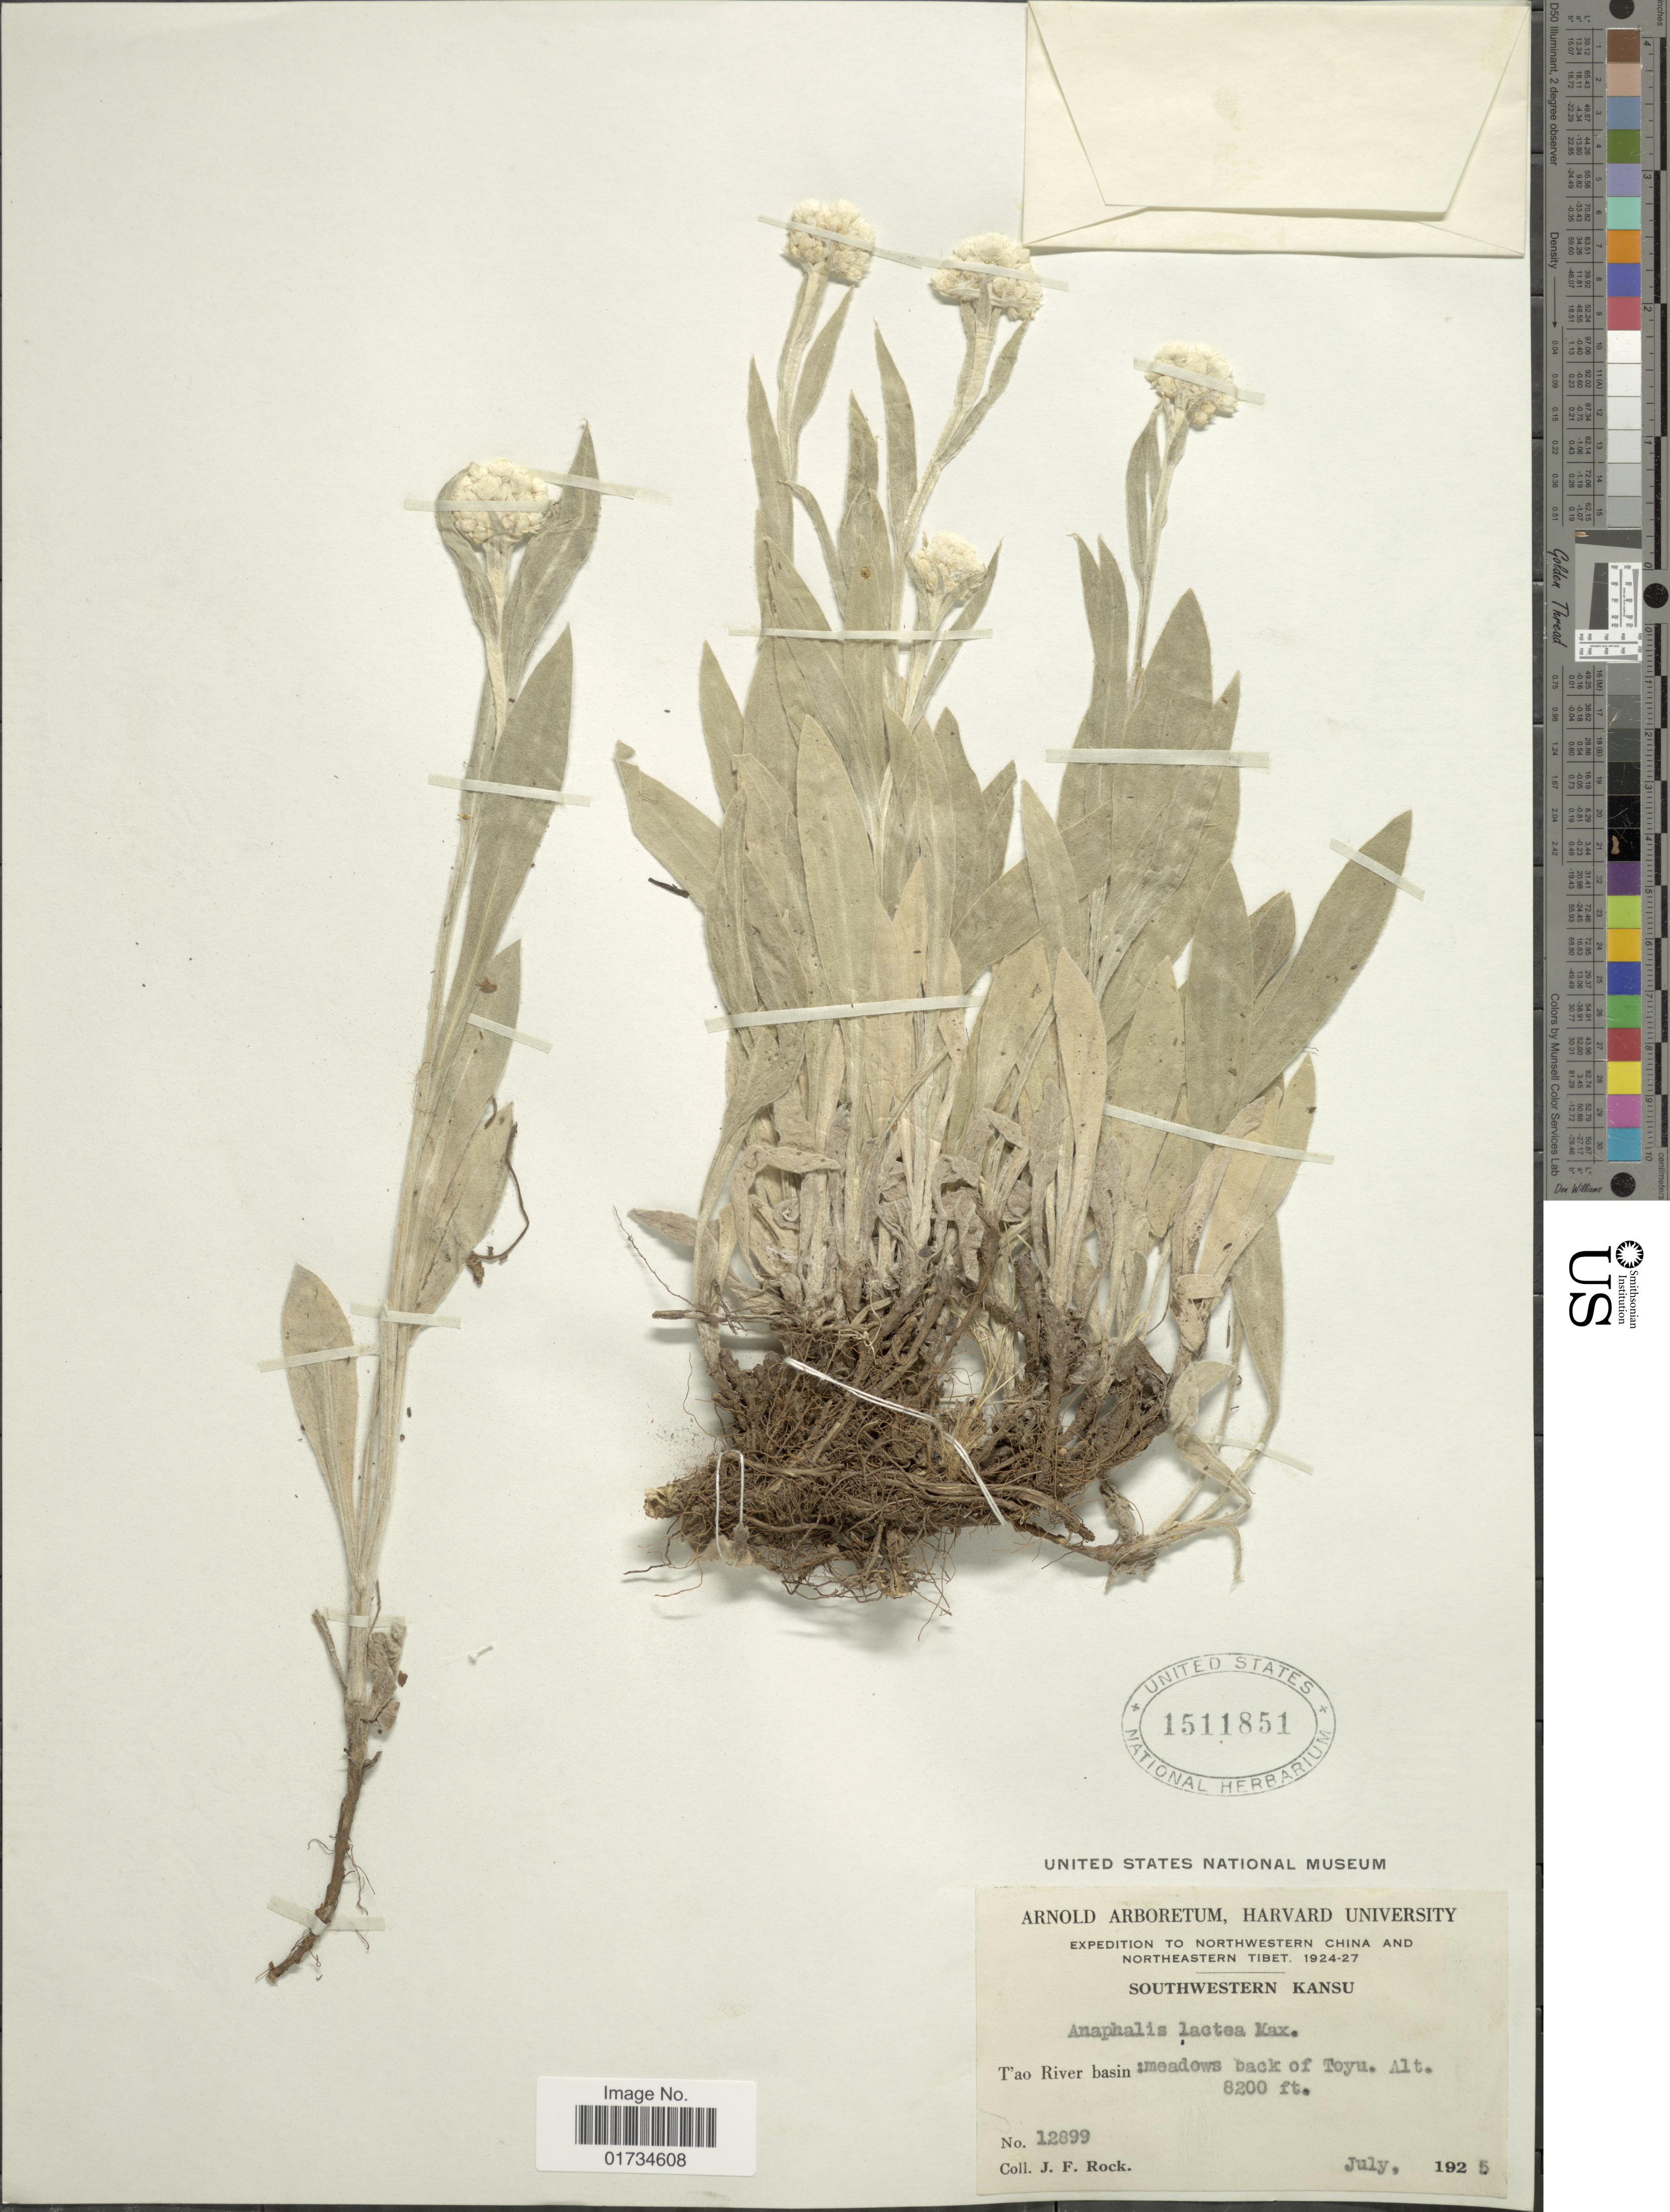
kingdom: Plantae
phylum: Tracheophyta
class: Magnoliopsida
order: Asterales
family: Asteraceae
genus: Anaphalis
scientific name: Anaphalis lactea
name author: Maxim.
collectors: J. Rock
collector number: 12899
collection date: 1925-07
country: China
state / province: Gansu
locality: Southwestern Kansu. T'ao River basin: meadows back of Toyu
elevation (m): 2499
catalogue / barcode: US 1511851